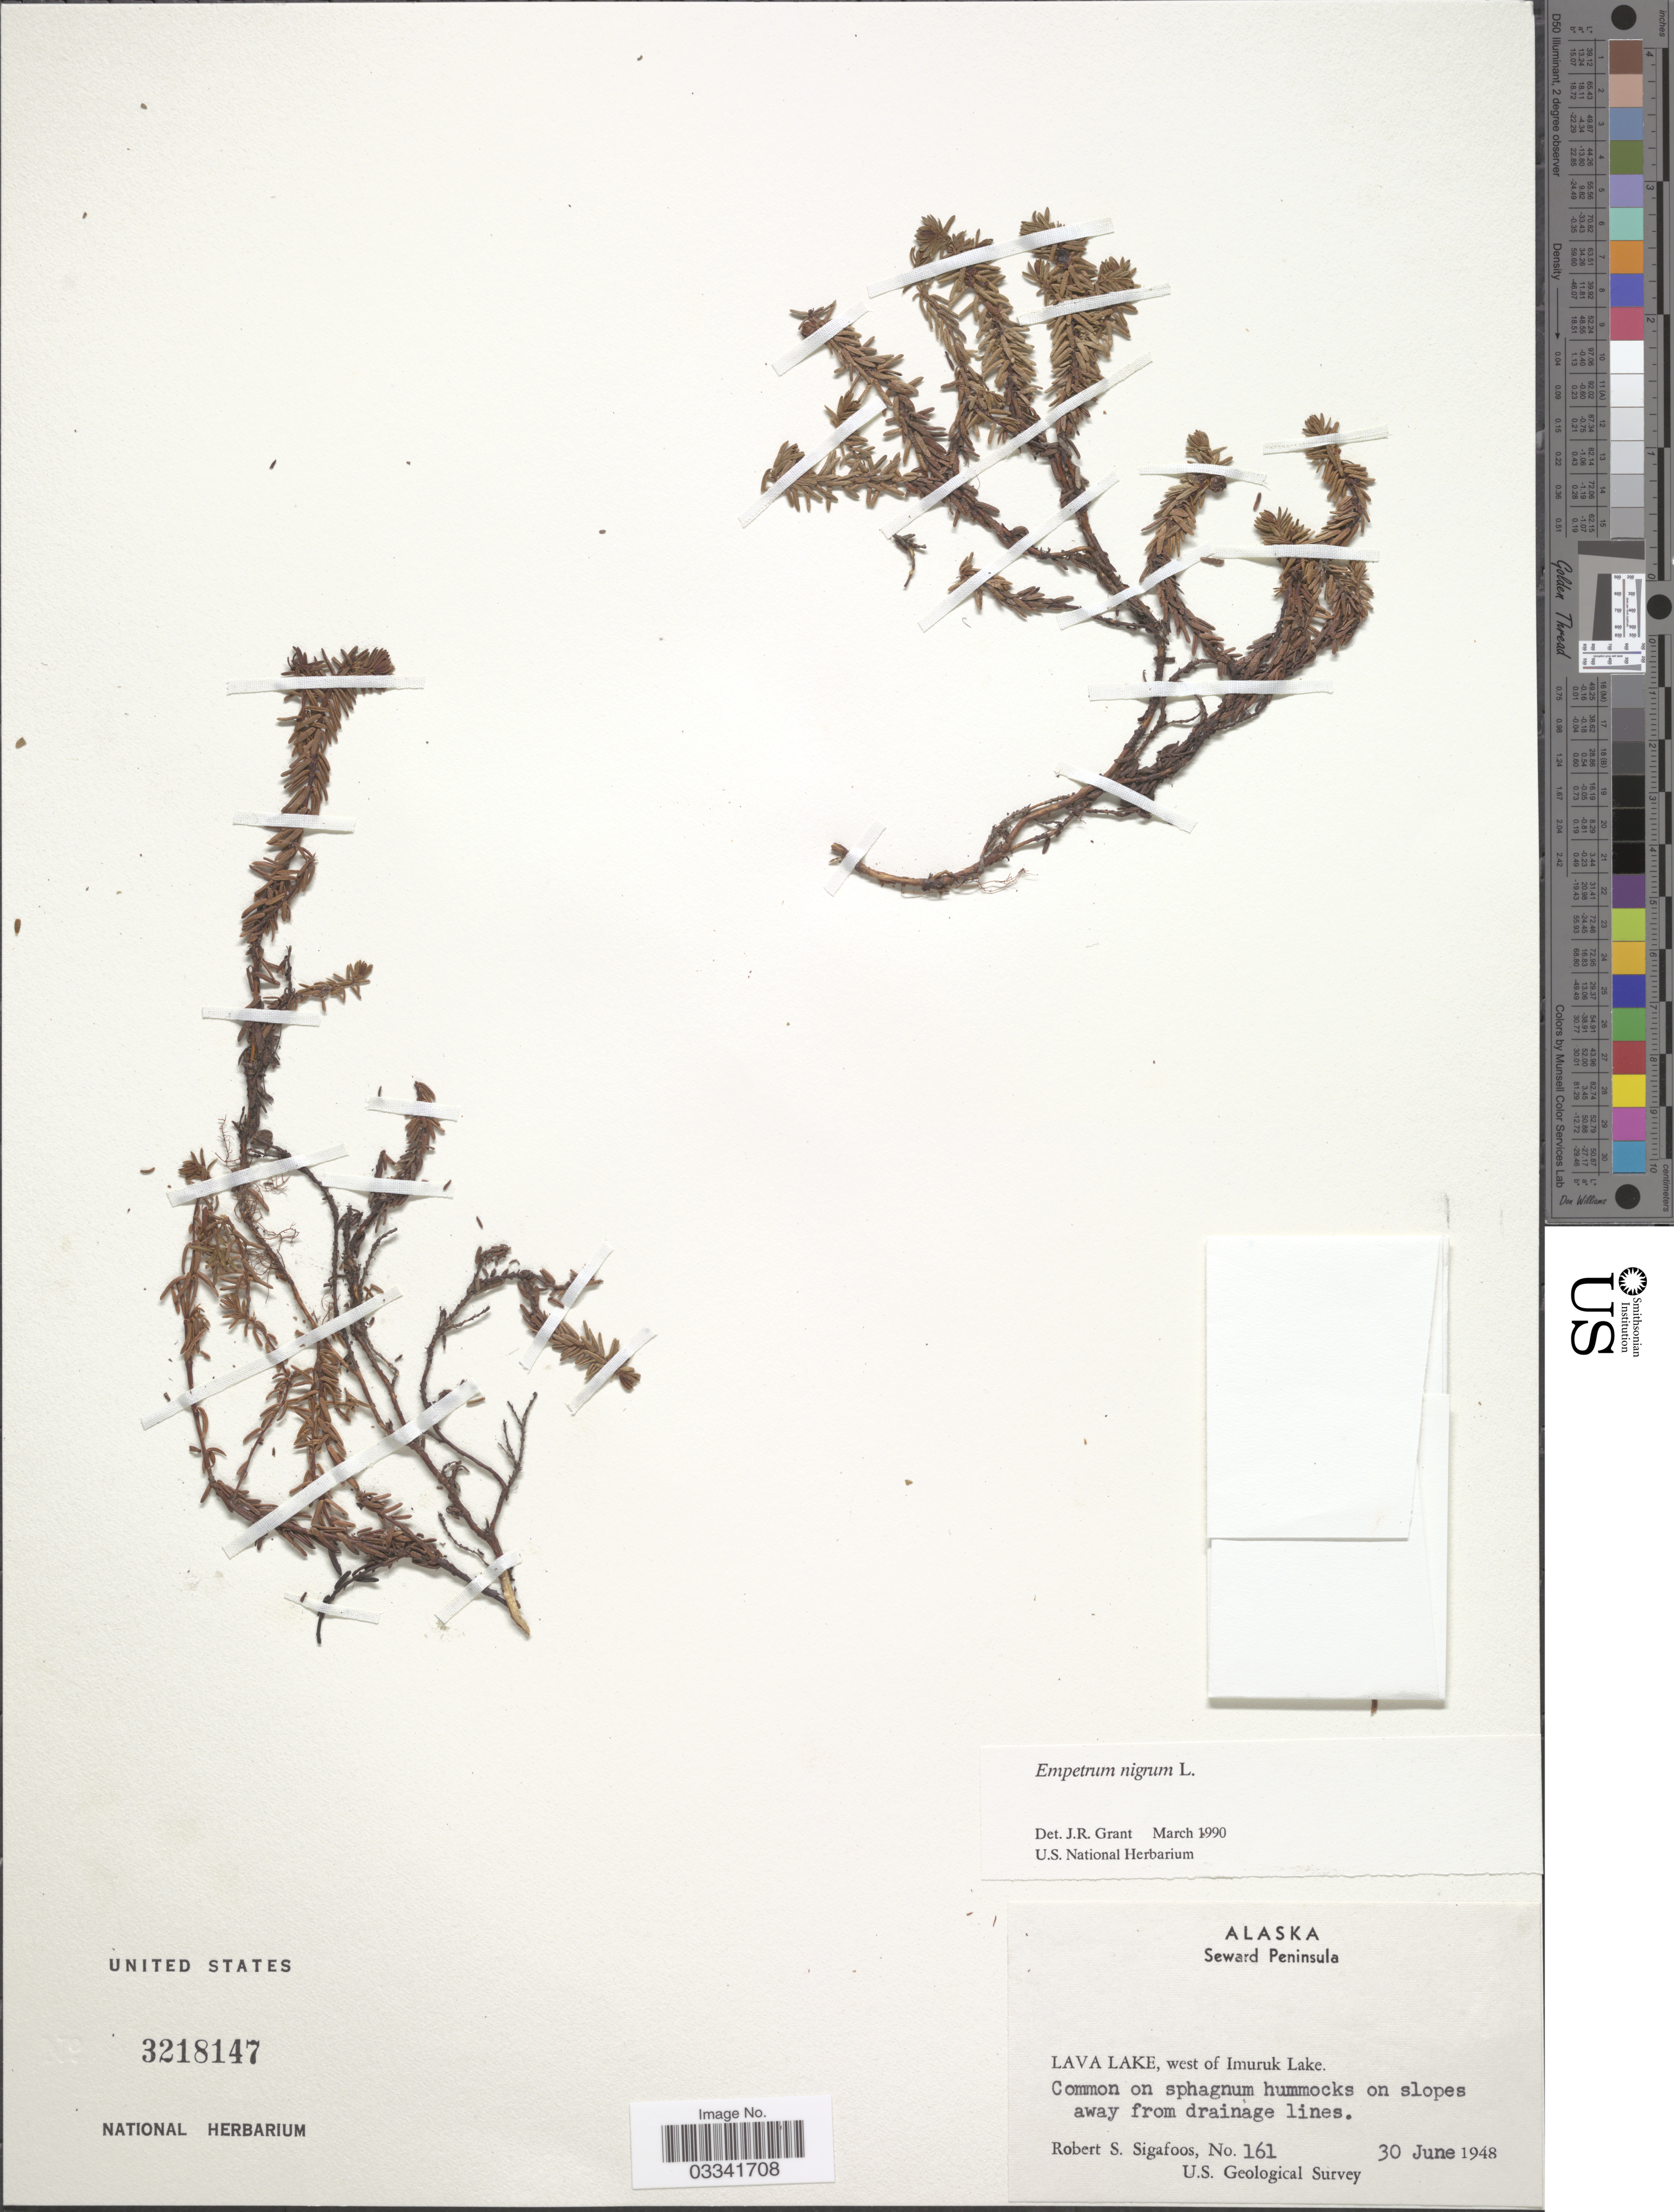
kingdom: Plantae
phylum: Tracheophyta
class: Magnoliopsida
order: Ericales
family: Ericaceae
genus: Empetrum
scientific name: Empetrum nigrum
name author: L.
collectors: R. Sigafoos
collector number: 161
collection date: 1948-06-30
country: United States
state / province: Alaska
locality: Seward Peninsula. Lava Lake, west of Imuruk Lake.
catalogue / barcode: US 3218147